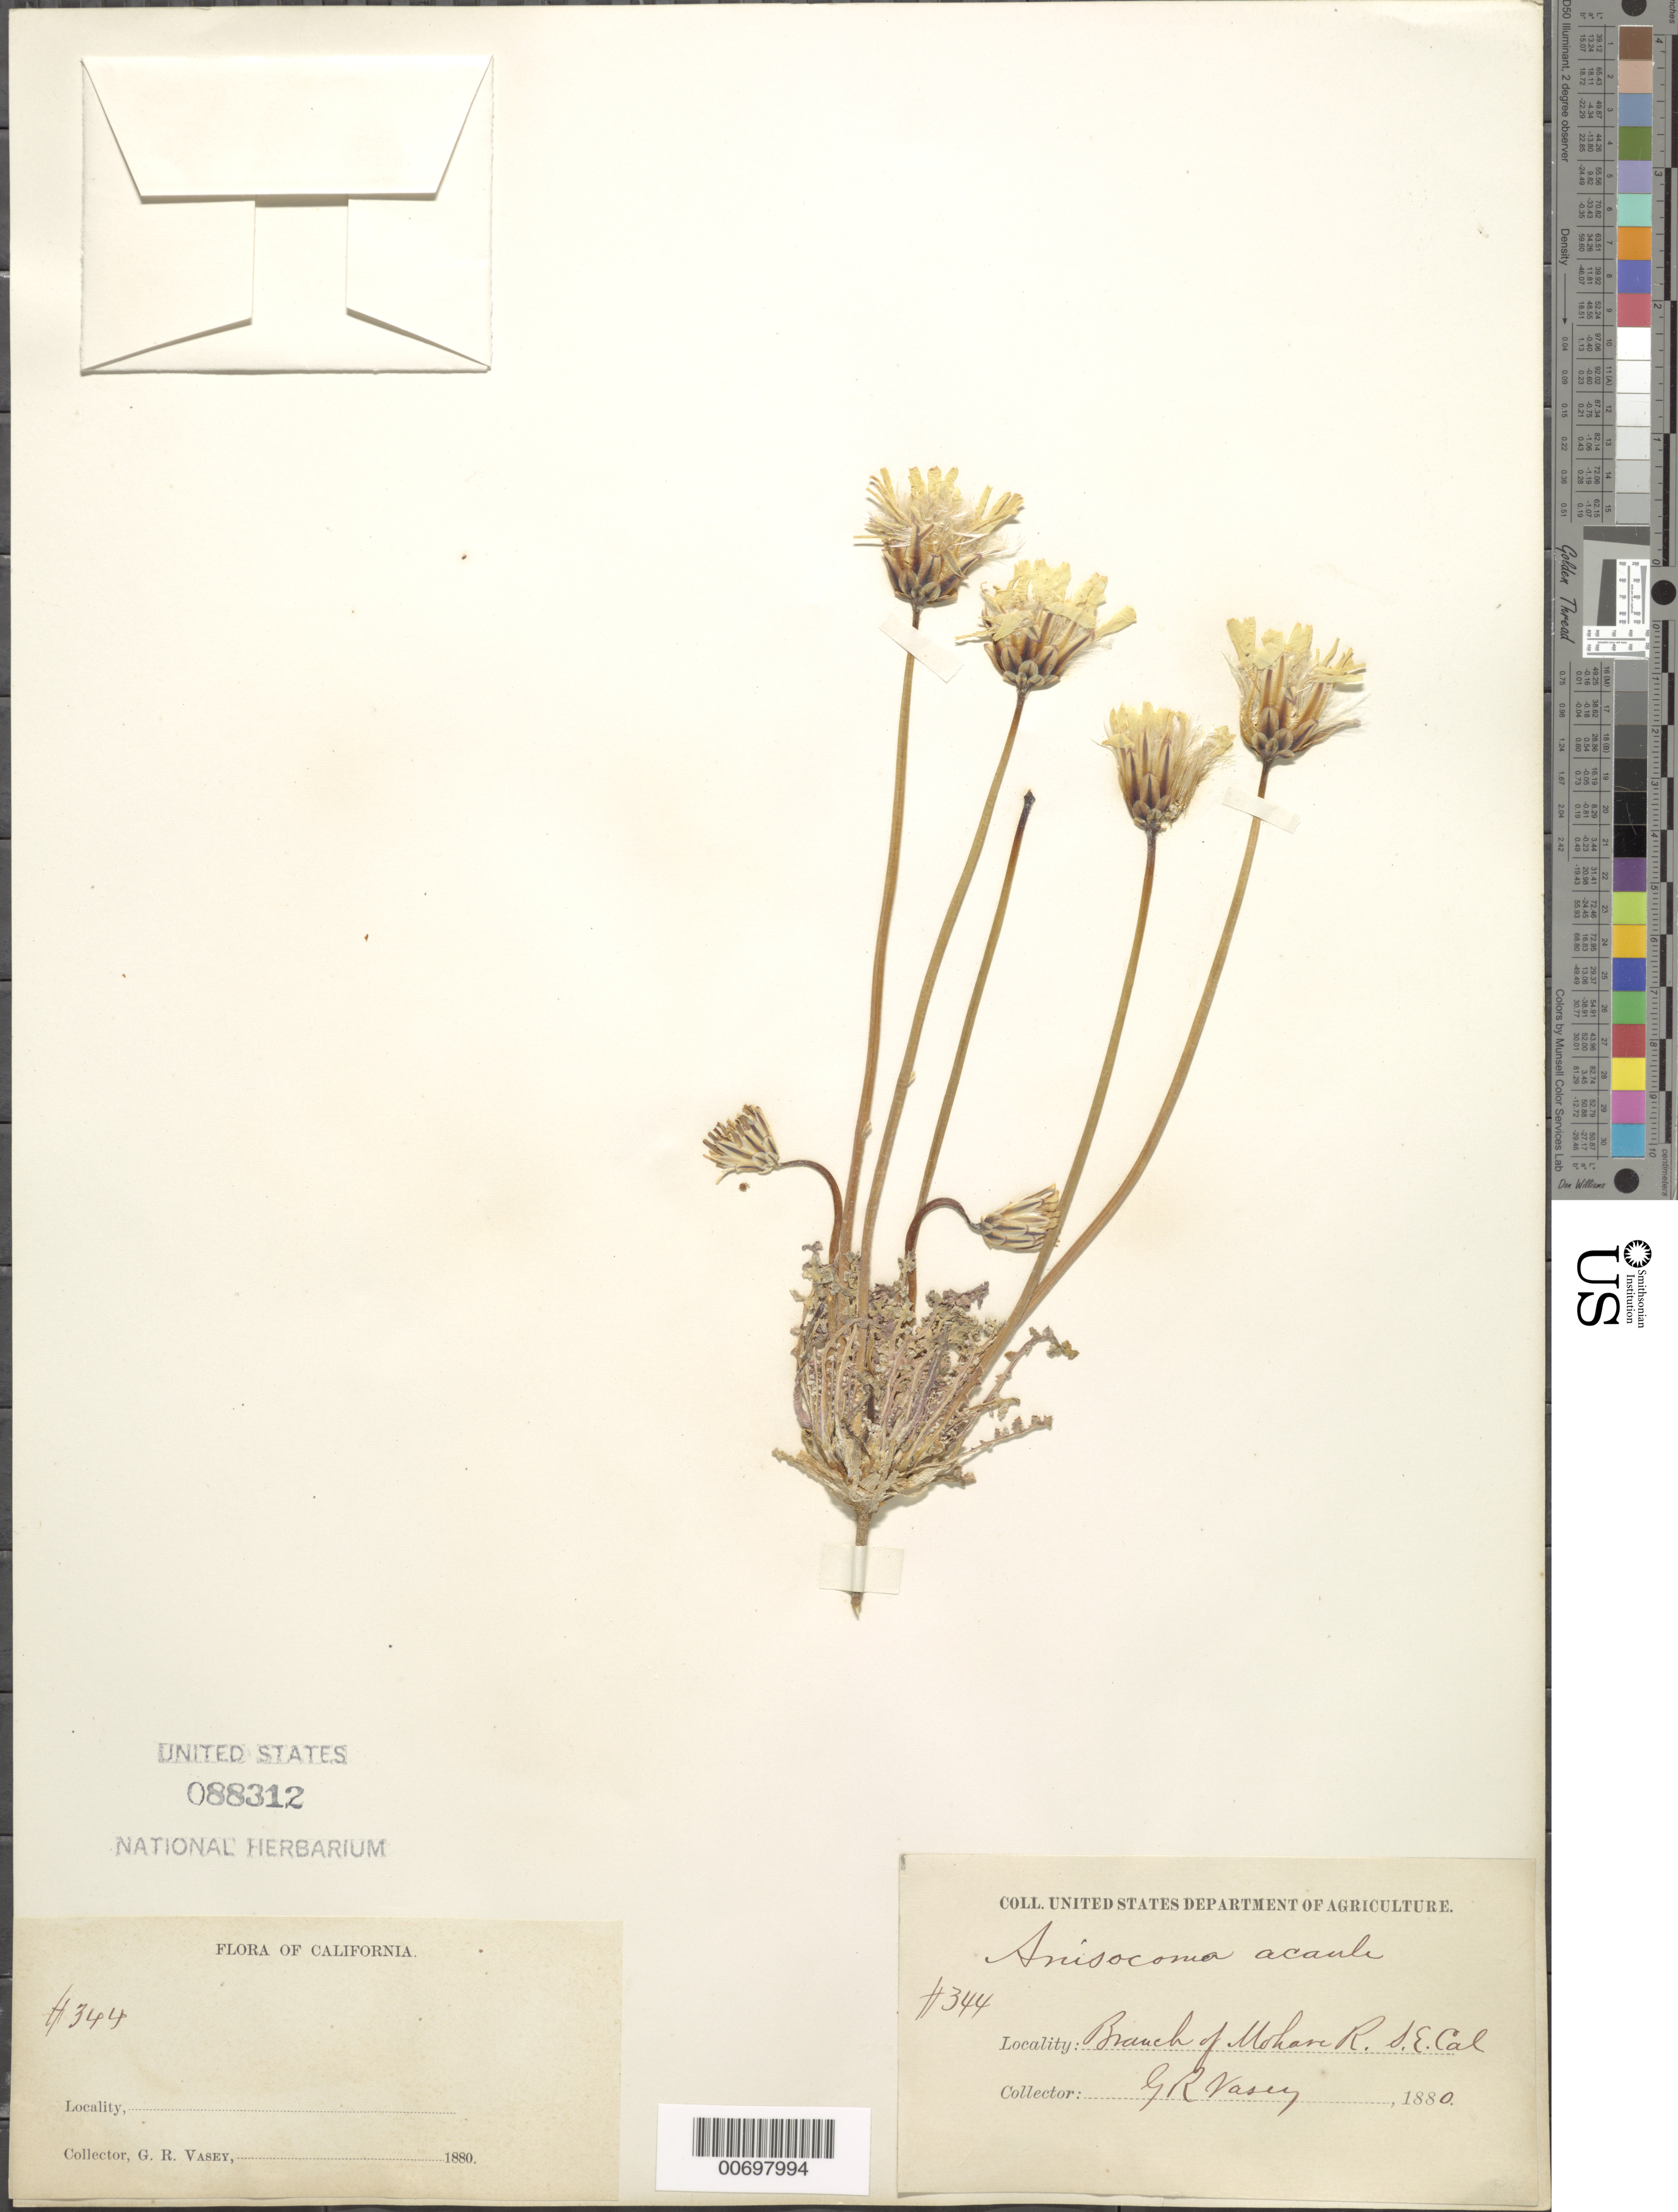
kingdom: Plantae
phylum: Tracheophyta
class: Magnoliopsida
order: Asterales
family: Asteraceae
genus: Anisocoma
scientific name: Anisocoma acaulis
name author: Torr. & A. Gray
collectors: G. R. Vasey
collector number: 344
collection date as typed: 1880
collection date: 1880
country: United States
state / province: California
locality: Branch of Mohave R. S.E. Cal.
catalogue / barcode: US 88312